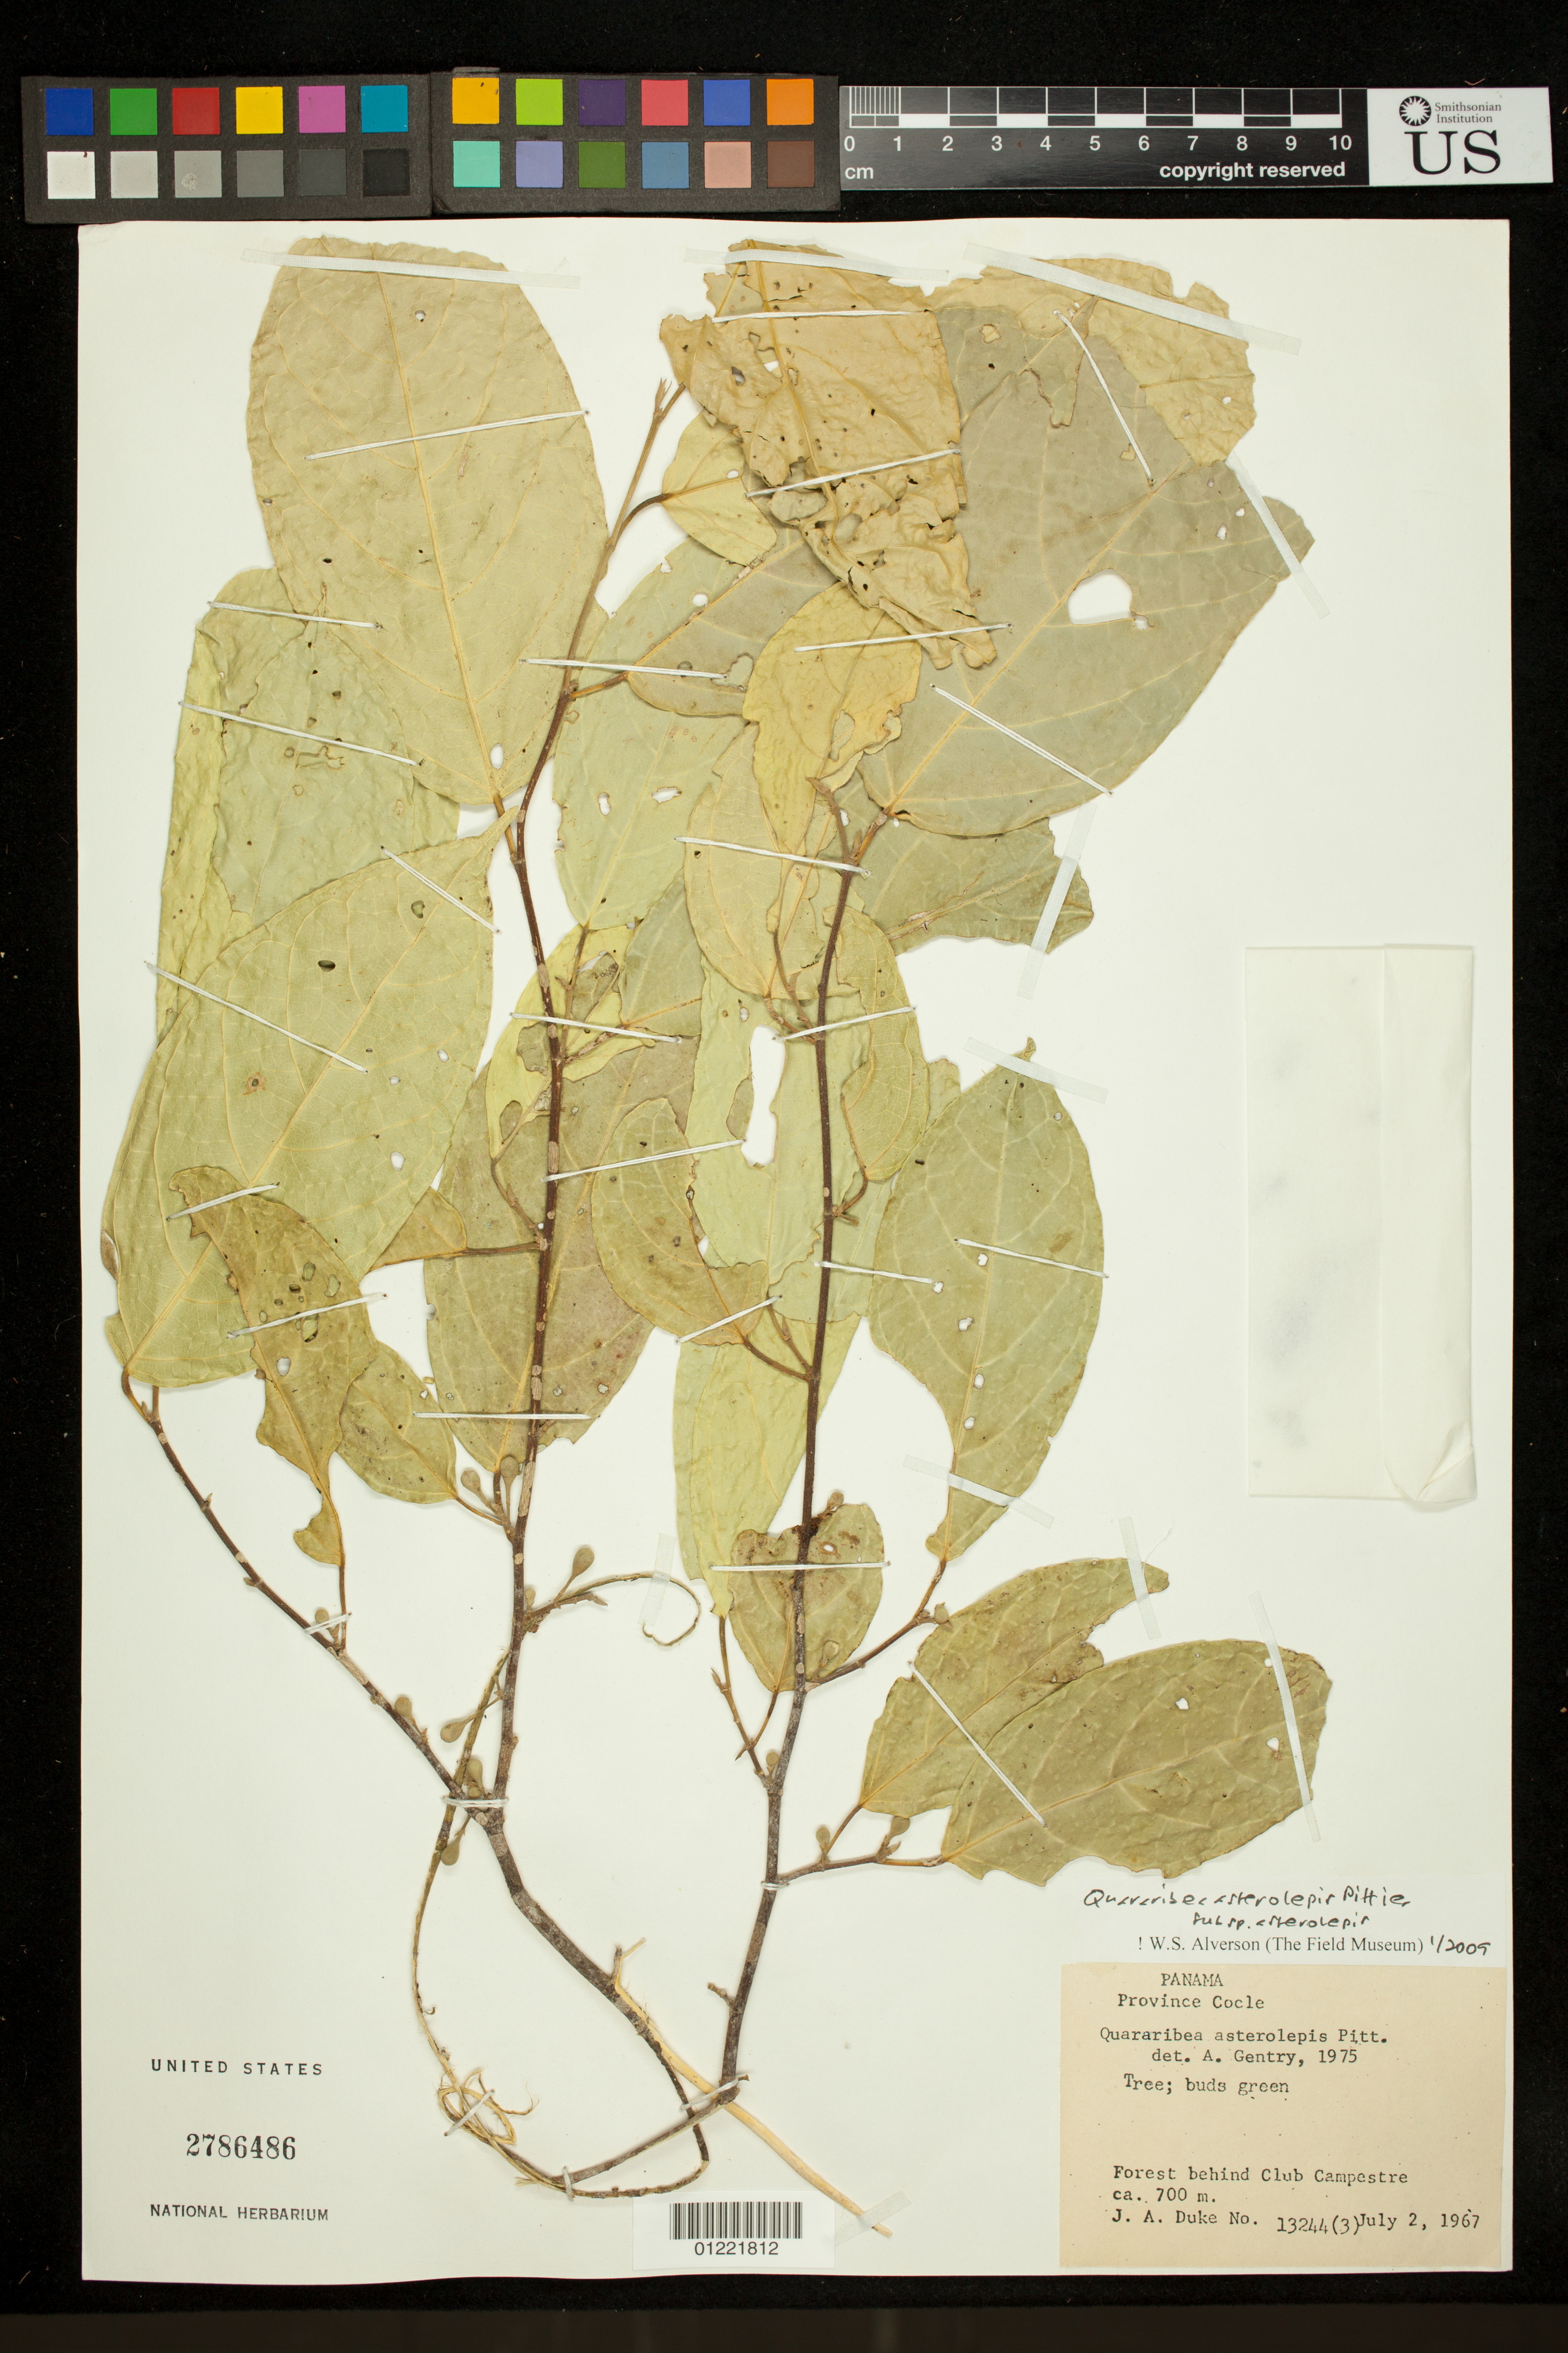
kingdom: Plantae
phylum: Tracheophyta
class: Magnoliopsida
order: Malvales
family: Malvaceae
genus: Quararibea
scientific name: Quararibea asterolepis subsp. asterolepis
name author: Pittier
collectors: J. A. Duke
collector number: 13244 (3)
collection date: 1967-07-02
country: Panama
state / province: Coclé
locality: Forest behind Club Campestre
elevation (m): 700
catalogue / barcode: US 2786486